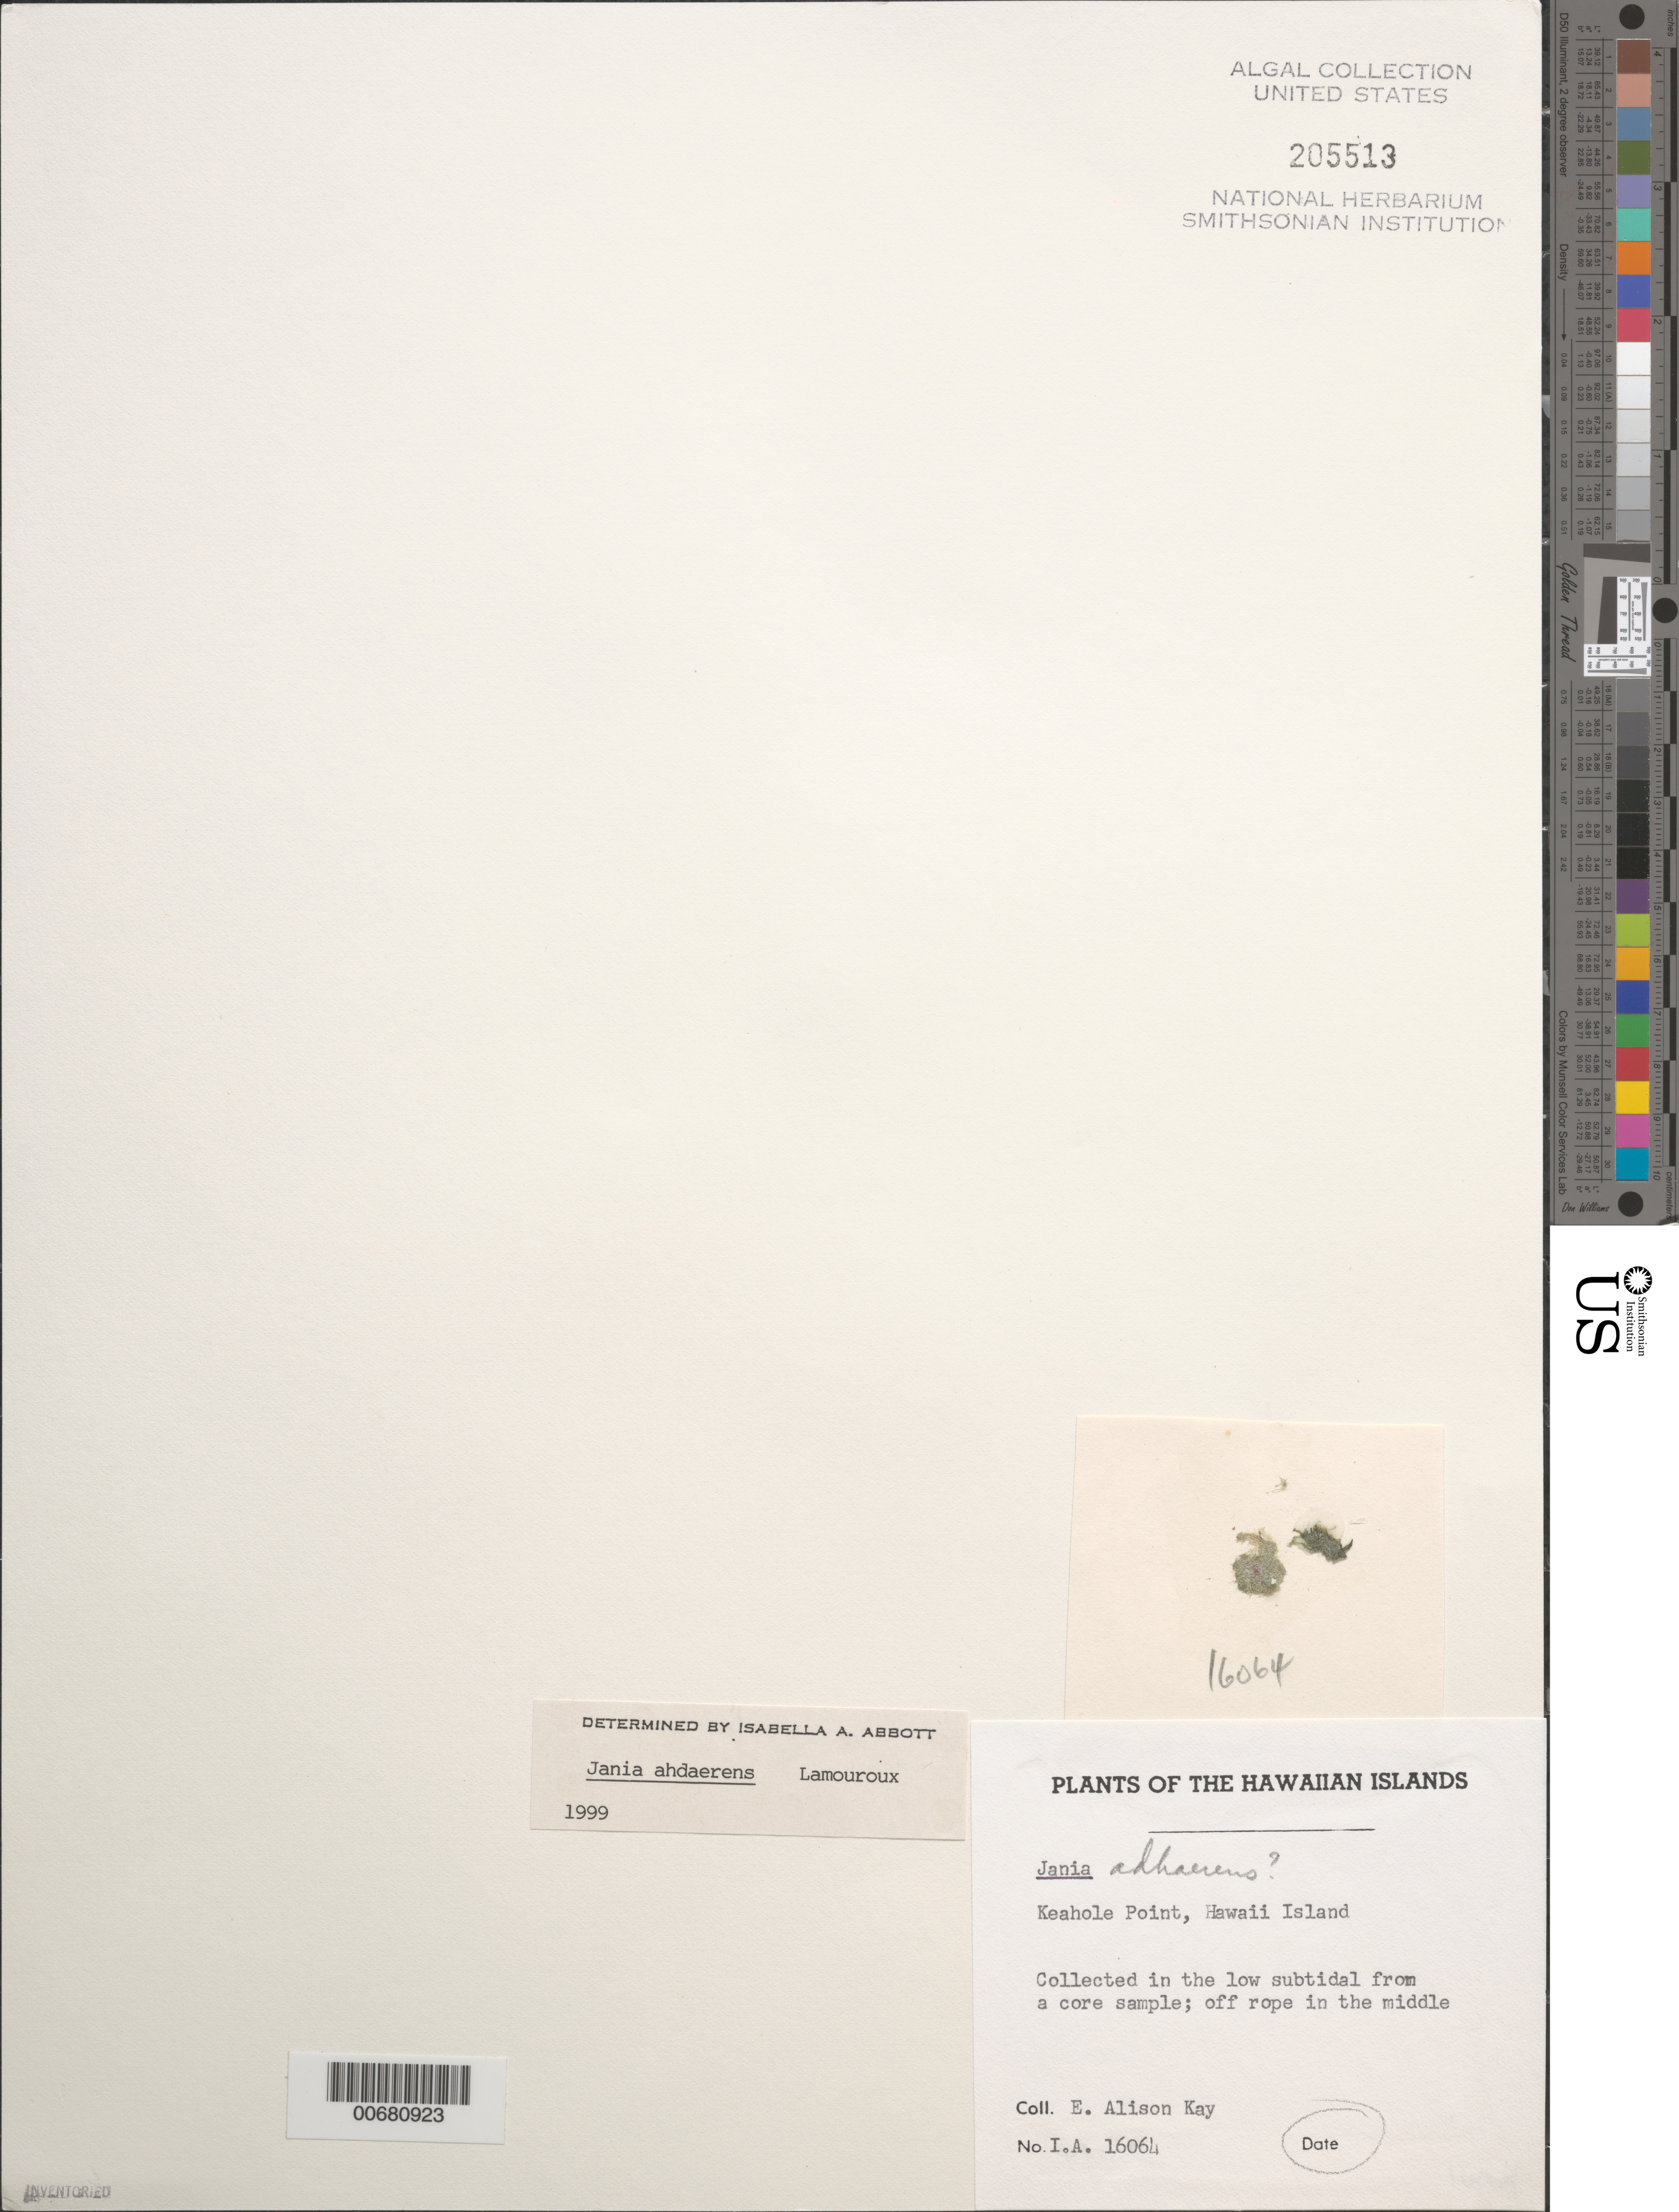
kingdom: Plantae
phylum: Rhodophyta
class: Florideophyceae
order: Corallinales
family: Corallinaceae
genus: Jania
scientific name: Jania pedunculatum var. adhaerens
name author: (J.V.Lamouroux) A.S.Harvey et al.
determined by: Algae name updating Project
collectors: E. Kay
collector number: IAA 16064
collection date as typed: no date given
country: United States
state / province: Hawaii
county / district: Hawaii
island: Hawaii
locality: Keahole Point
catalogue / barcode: US 205513